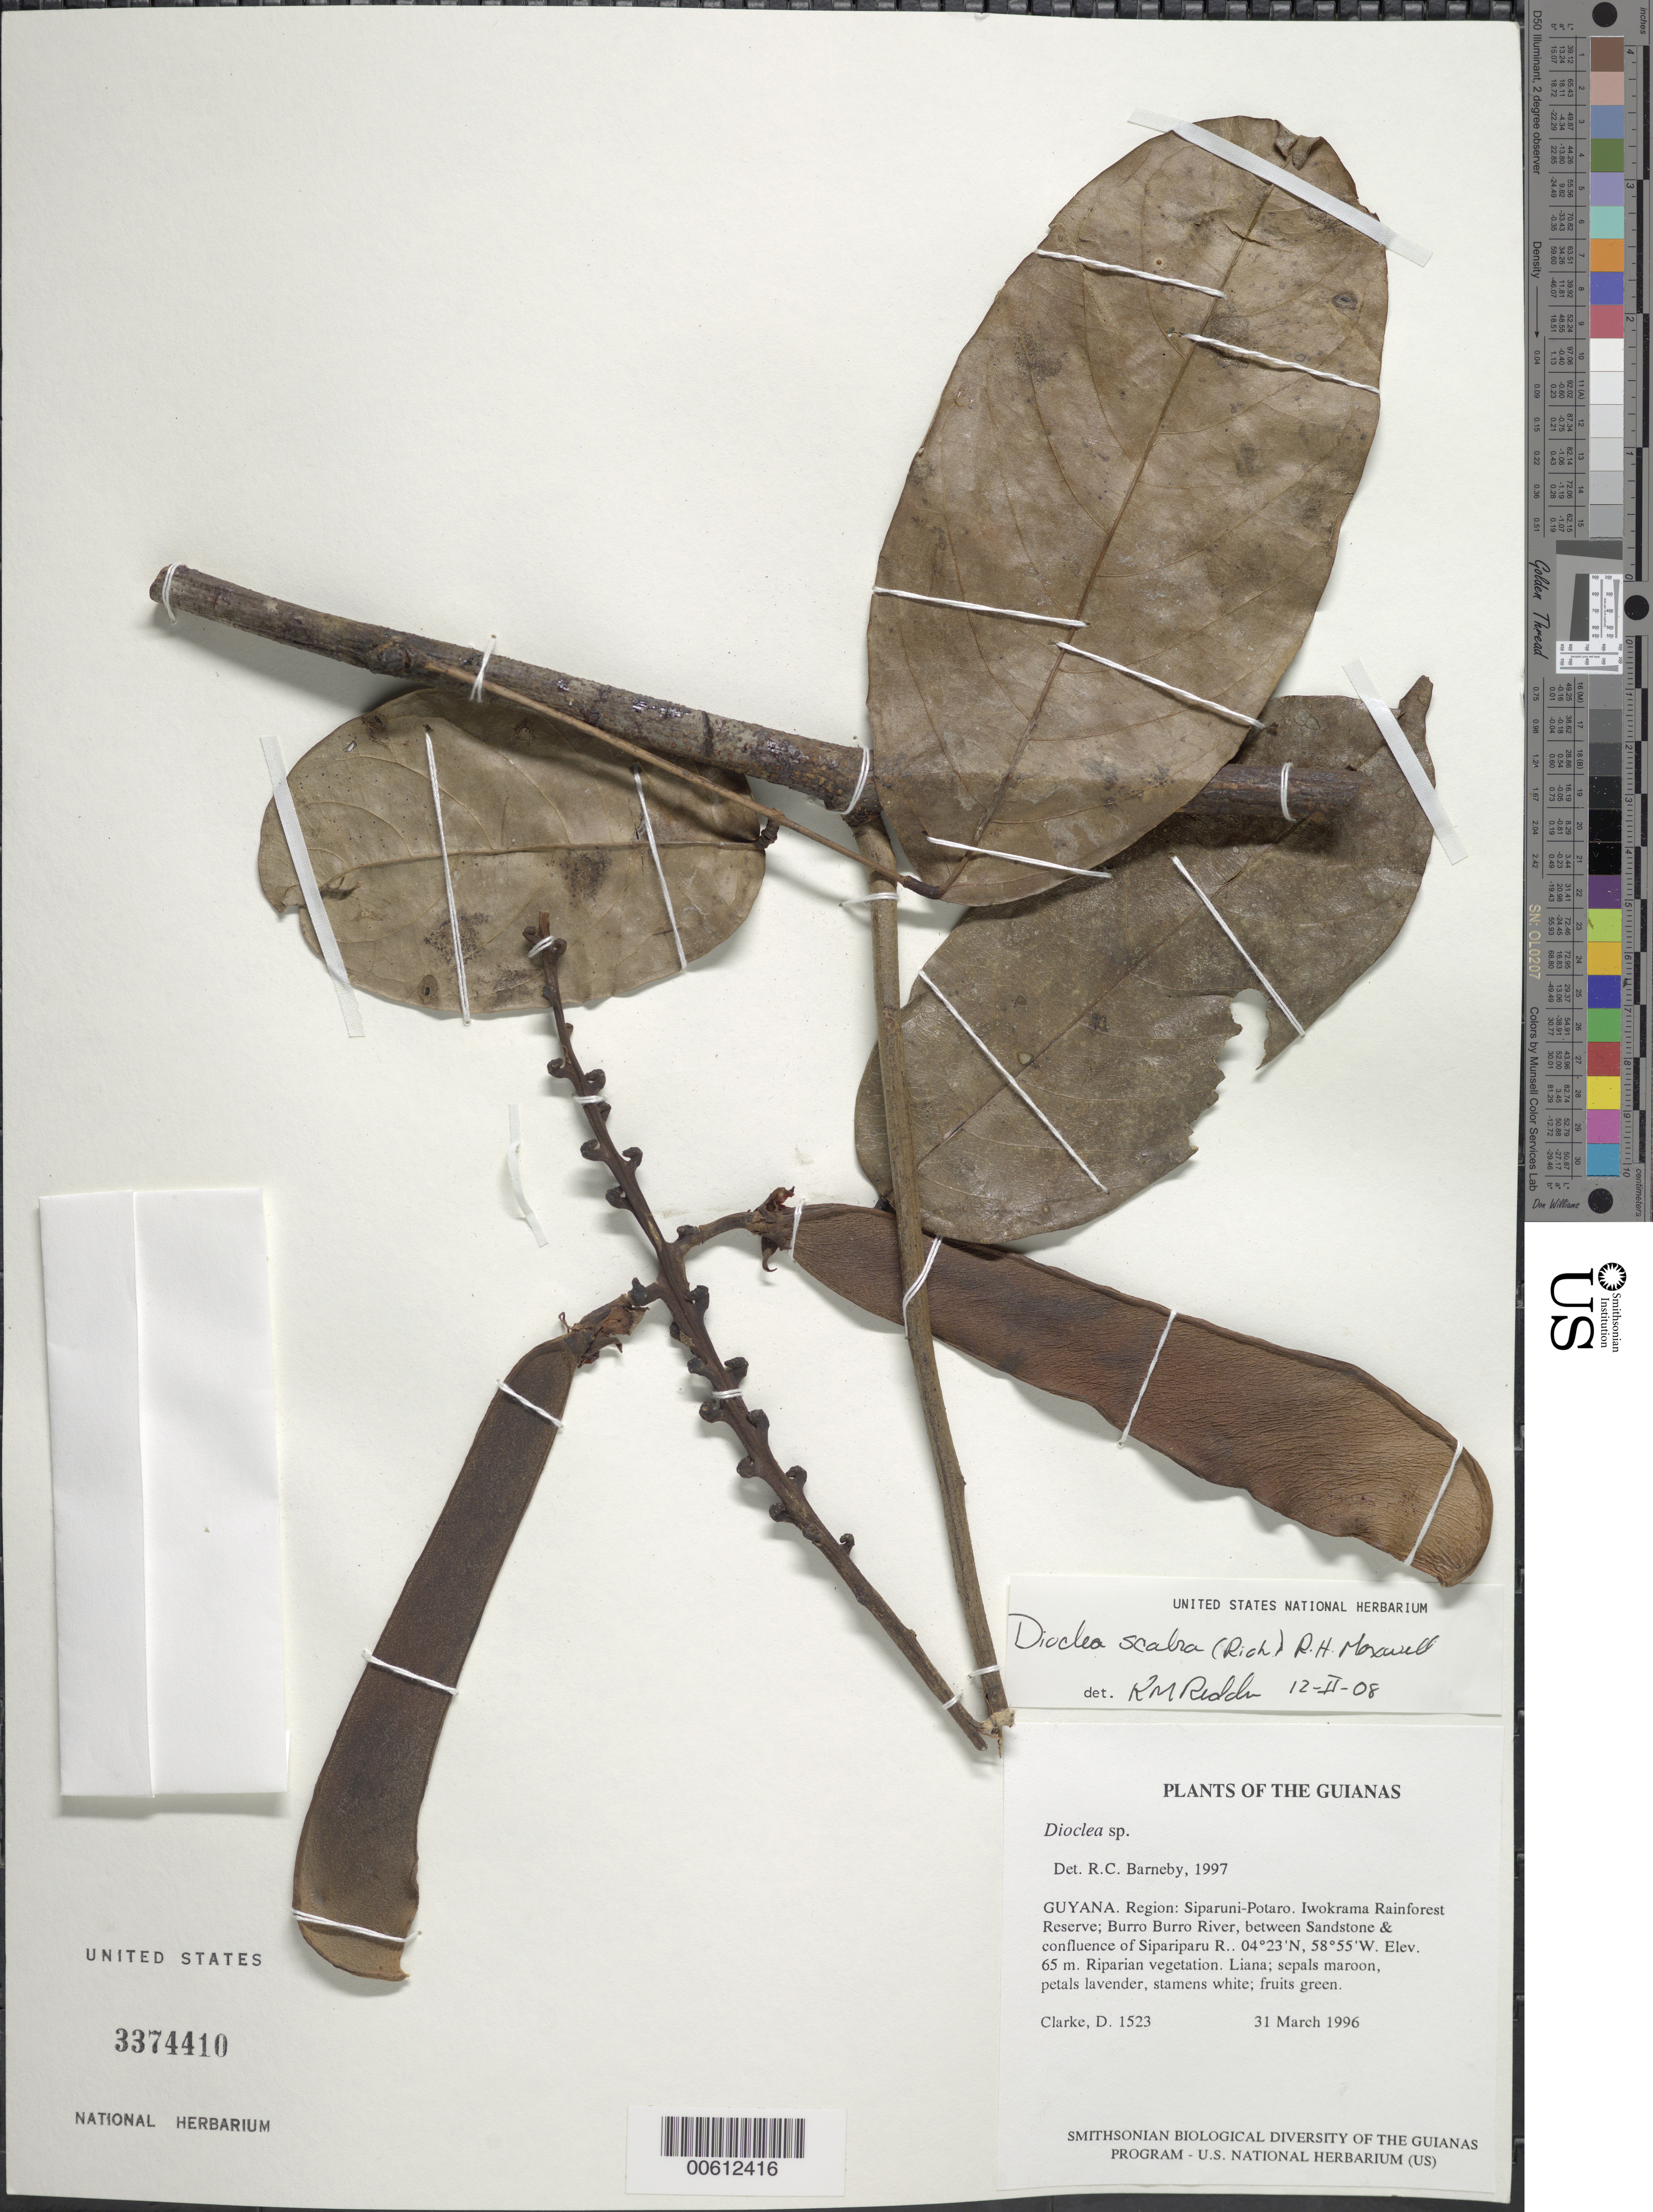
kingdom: Plantae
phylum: Tracheophyta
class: Magnoliopsida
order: Fabales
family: Fabaceae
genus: Macropsychanthus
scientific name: Macropsychanthus scaber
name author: (Rich.) L.P. Queiroz & Snak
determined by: Strong, Mark T., (BOT), Smithsonian Institution - National Museum of Natural History (UNITED STATES)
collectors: H. D. Clarke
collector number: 1523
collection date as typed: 31 March 1996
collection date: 1996-03-31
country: Guyana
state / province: Potaro-Siparuni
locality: Iwokrama Rainforest Reserve; Burro Burro River, between Sandstone & confluence of Sipariparu R.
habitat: Riparian vegetation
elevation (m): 65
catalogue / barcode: US 3374410